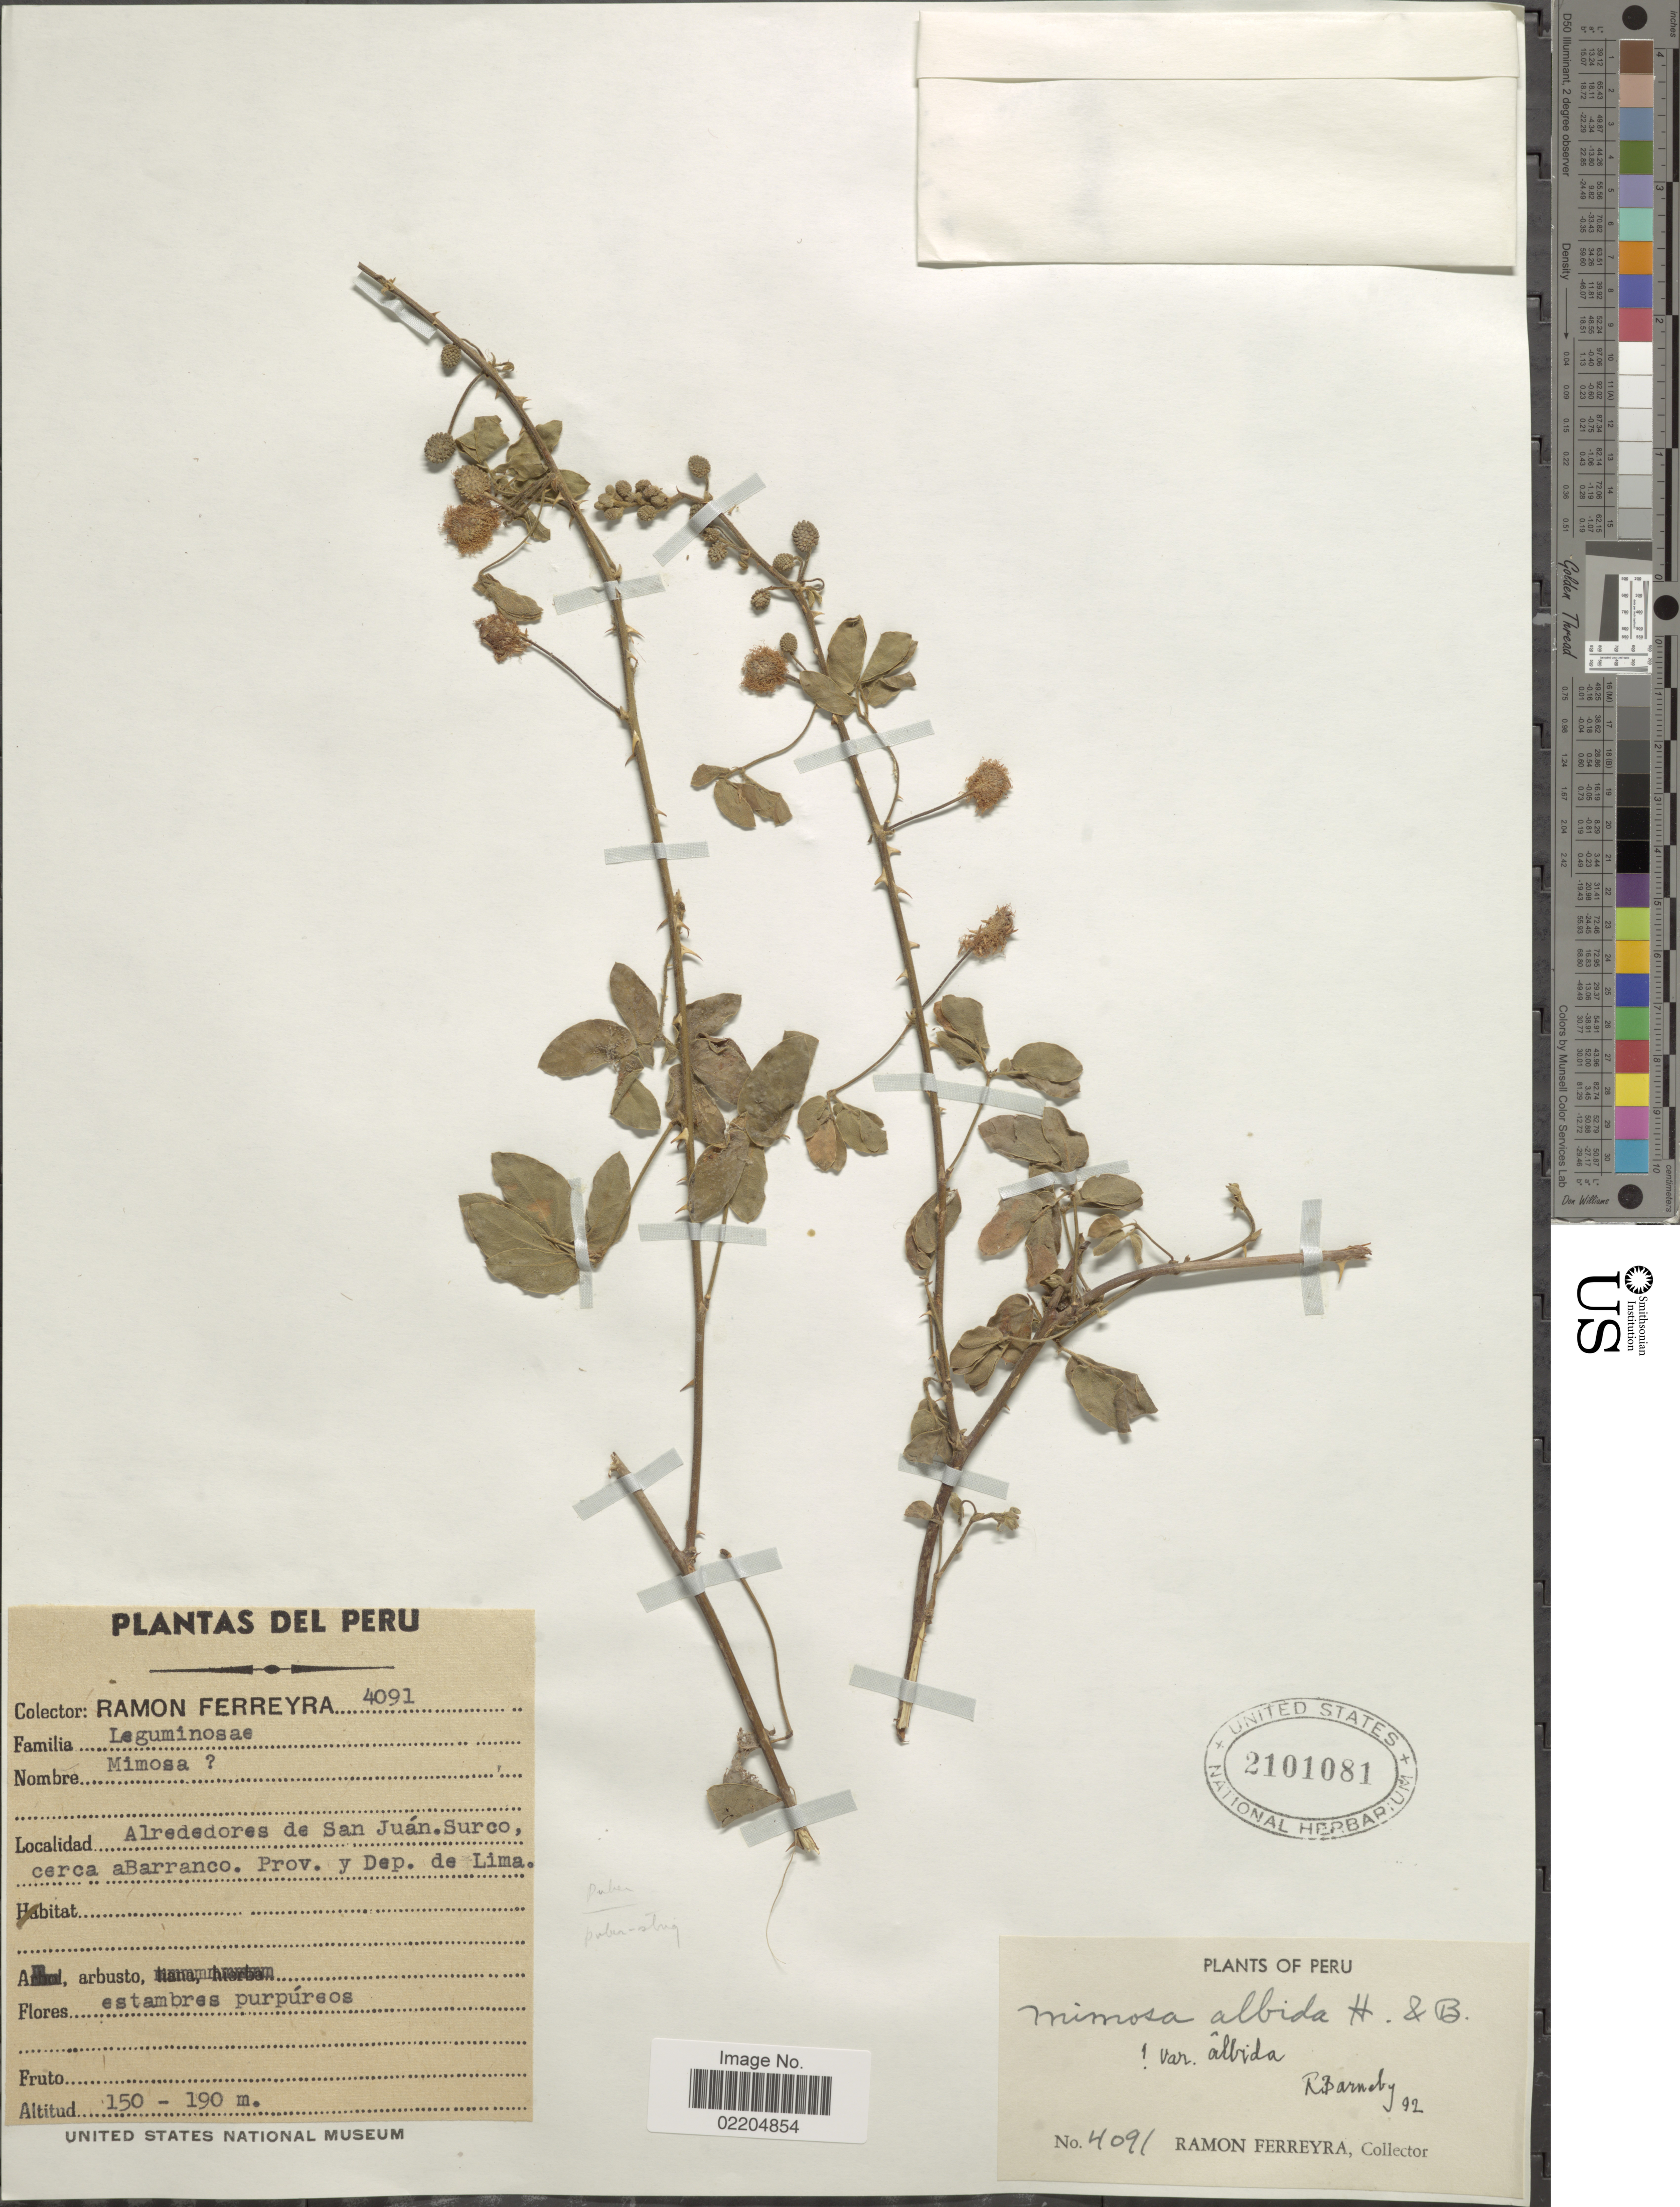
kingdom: Plantae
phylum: Tracheophyta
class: Magnoliopsida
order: Fabales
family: Fabaceae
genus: Mimosa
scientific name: Mimosa albida var. albida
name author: Humb. & Bonpl. ex Willd.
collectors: R. A. Ferreyra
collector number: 4091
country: Peru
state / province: Lima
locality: Alrededores de San Juan. Surco, cerca a Barranco. Prov. y Dep. de Lima.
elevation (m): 150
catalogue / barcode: US 2101081